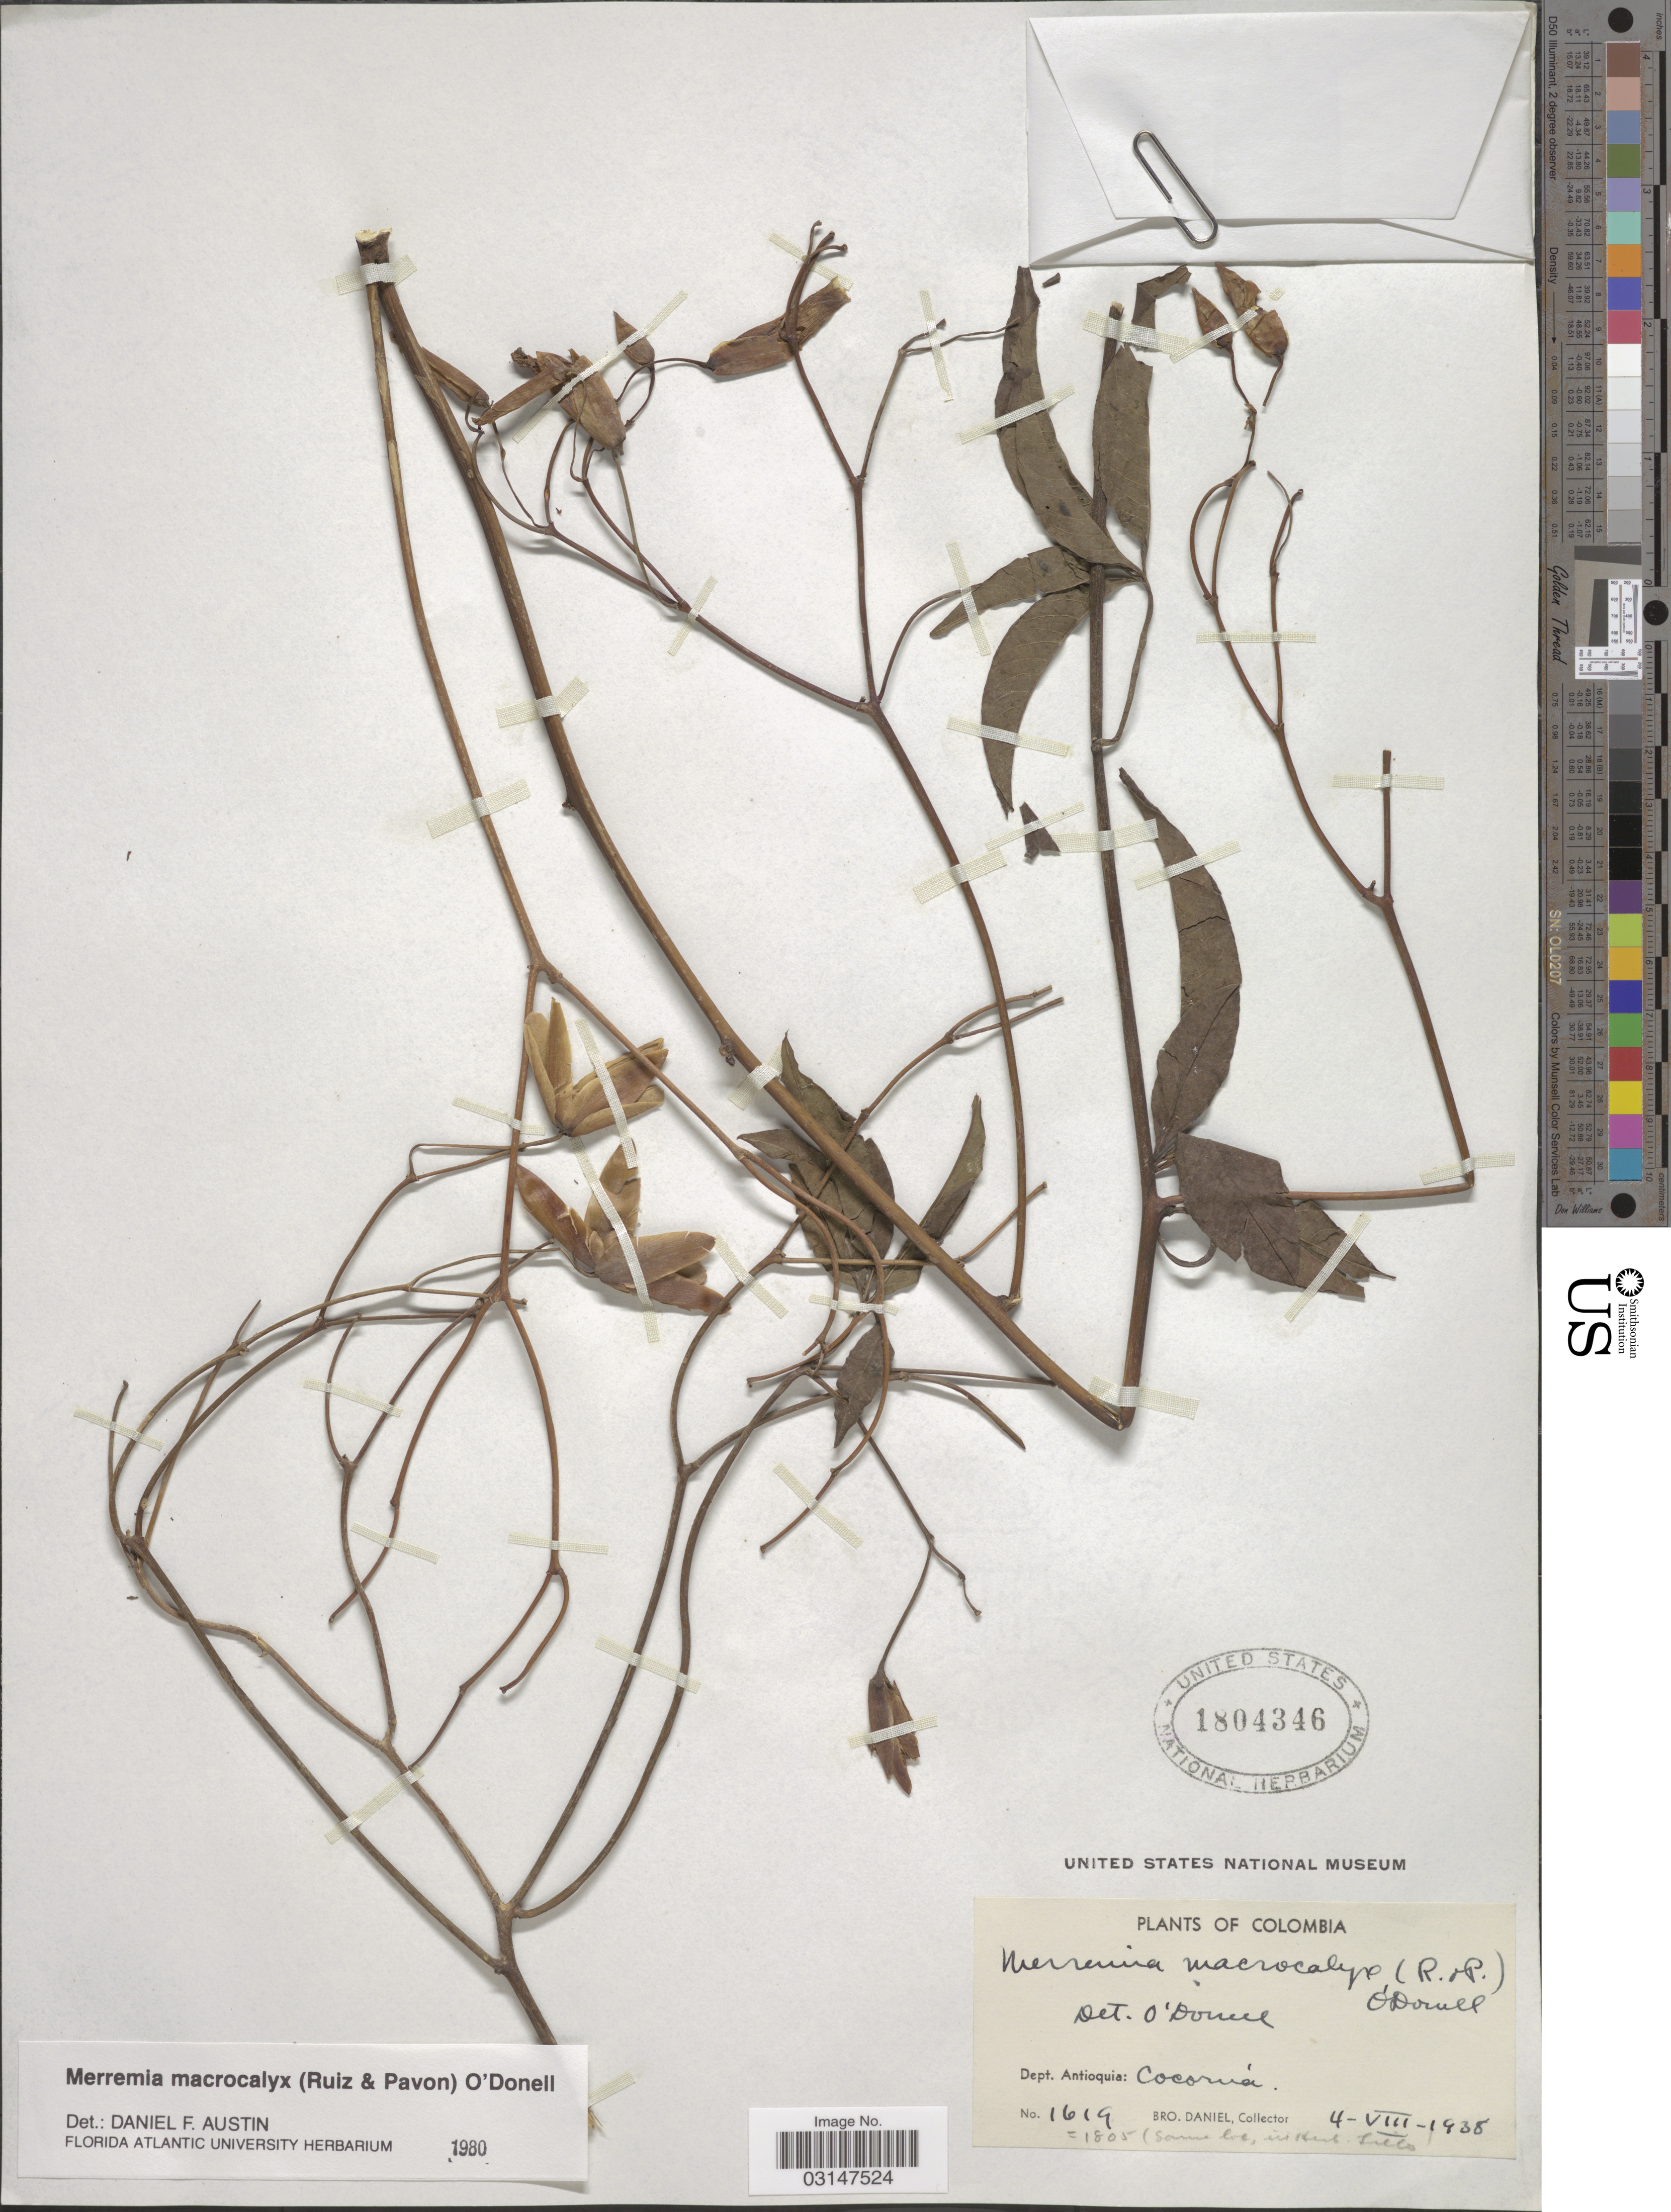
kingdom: Plantae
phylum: Tracheophyta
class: Magnoliopsida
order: Solanales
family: Convolvulaceae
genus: Distimake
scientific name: Distimake macrocalyx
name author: (Ruiz & Pav.) A. R. Simões & Staples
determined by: Strong, Mark T., (BOT), Smithsonian Institution - National Museum of Natural History (UNITED STATES)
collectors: Bro. Daniel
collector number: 1619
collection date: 1938-08-04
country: Colombia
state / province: Antioquia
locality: Dept. Antioquia: Cocorná.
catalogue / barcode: US 1804346